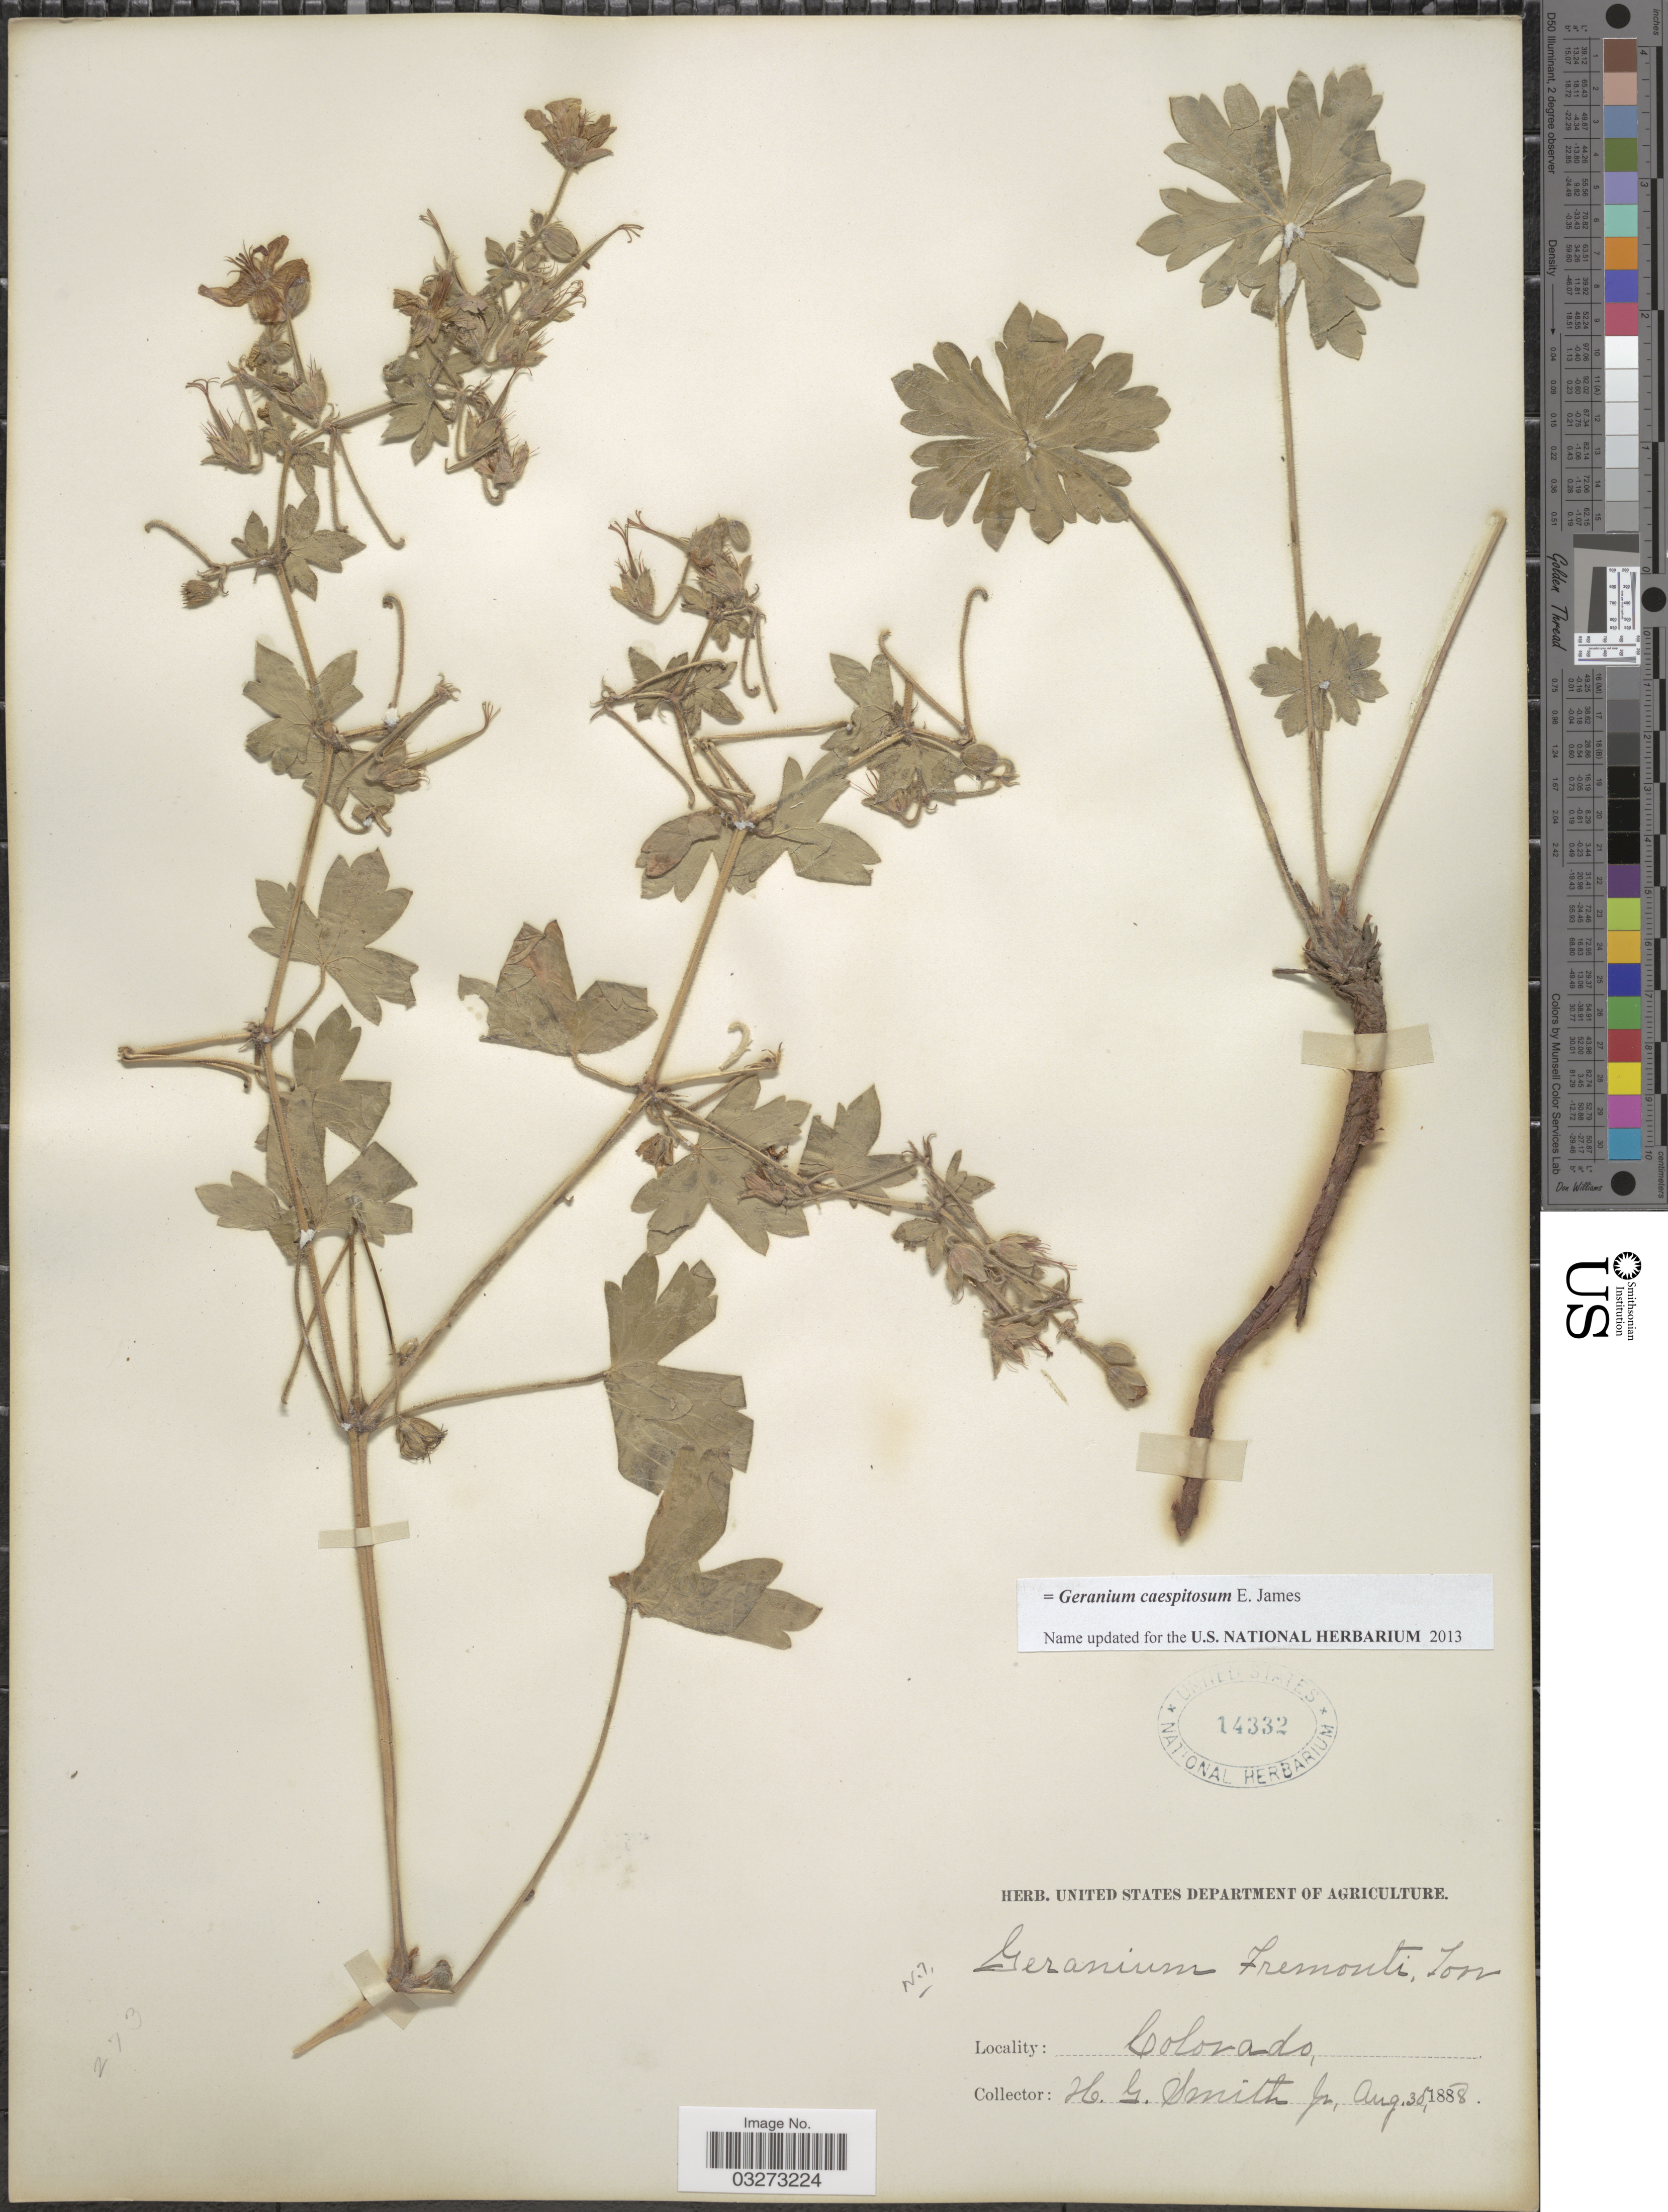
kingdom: Plantae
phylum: Tracheophyta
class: Magnoliopsida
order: Geraniales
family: Geraniaceae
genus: Geranium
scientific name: Geranium caespitosum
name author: E. James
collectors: H. Smith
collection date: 1888-08-30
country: United States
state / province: Colorado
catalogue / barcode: US 14332